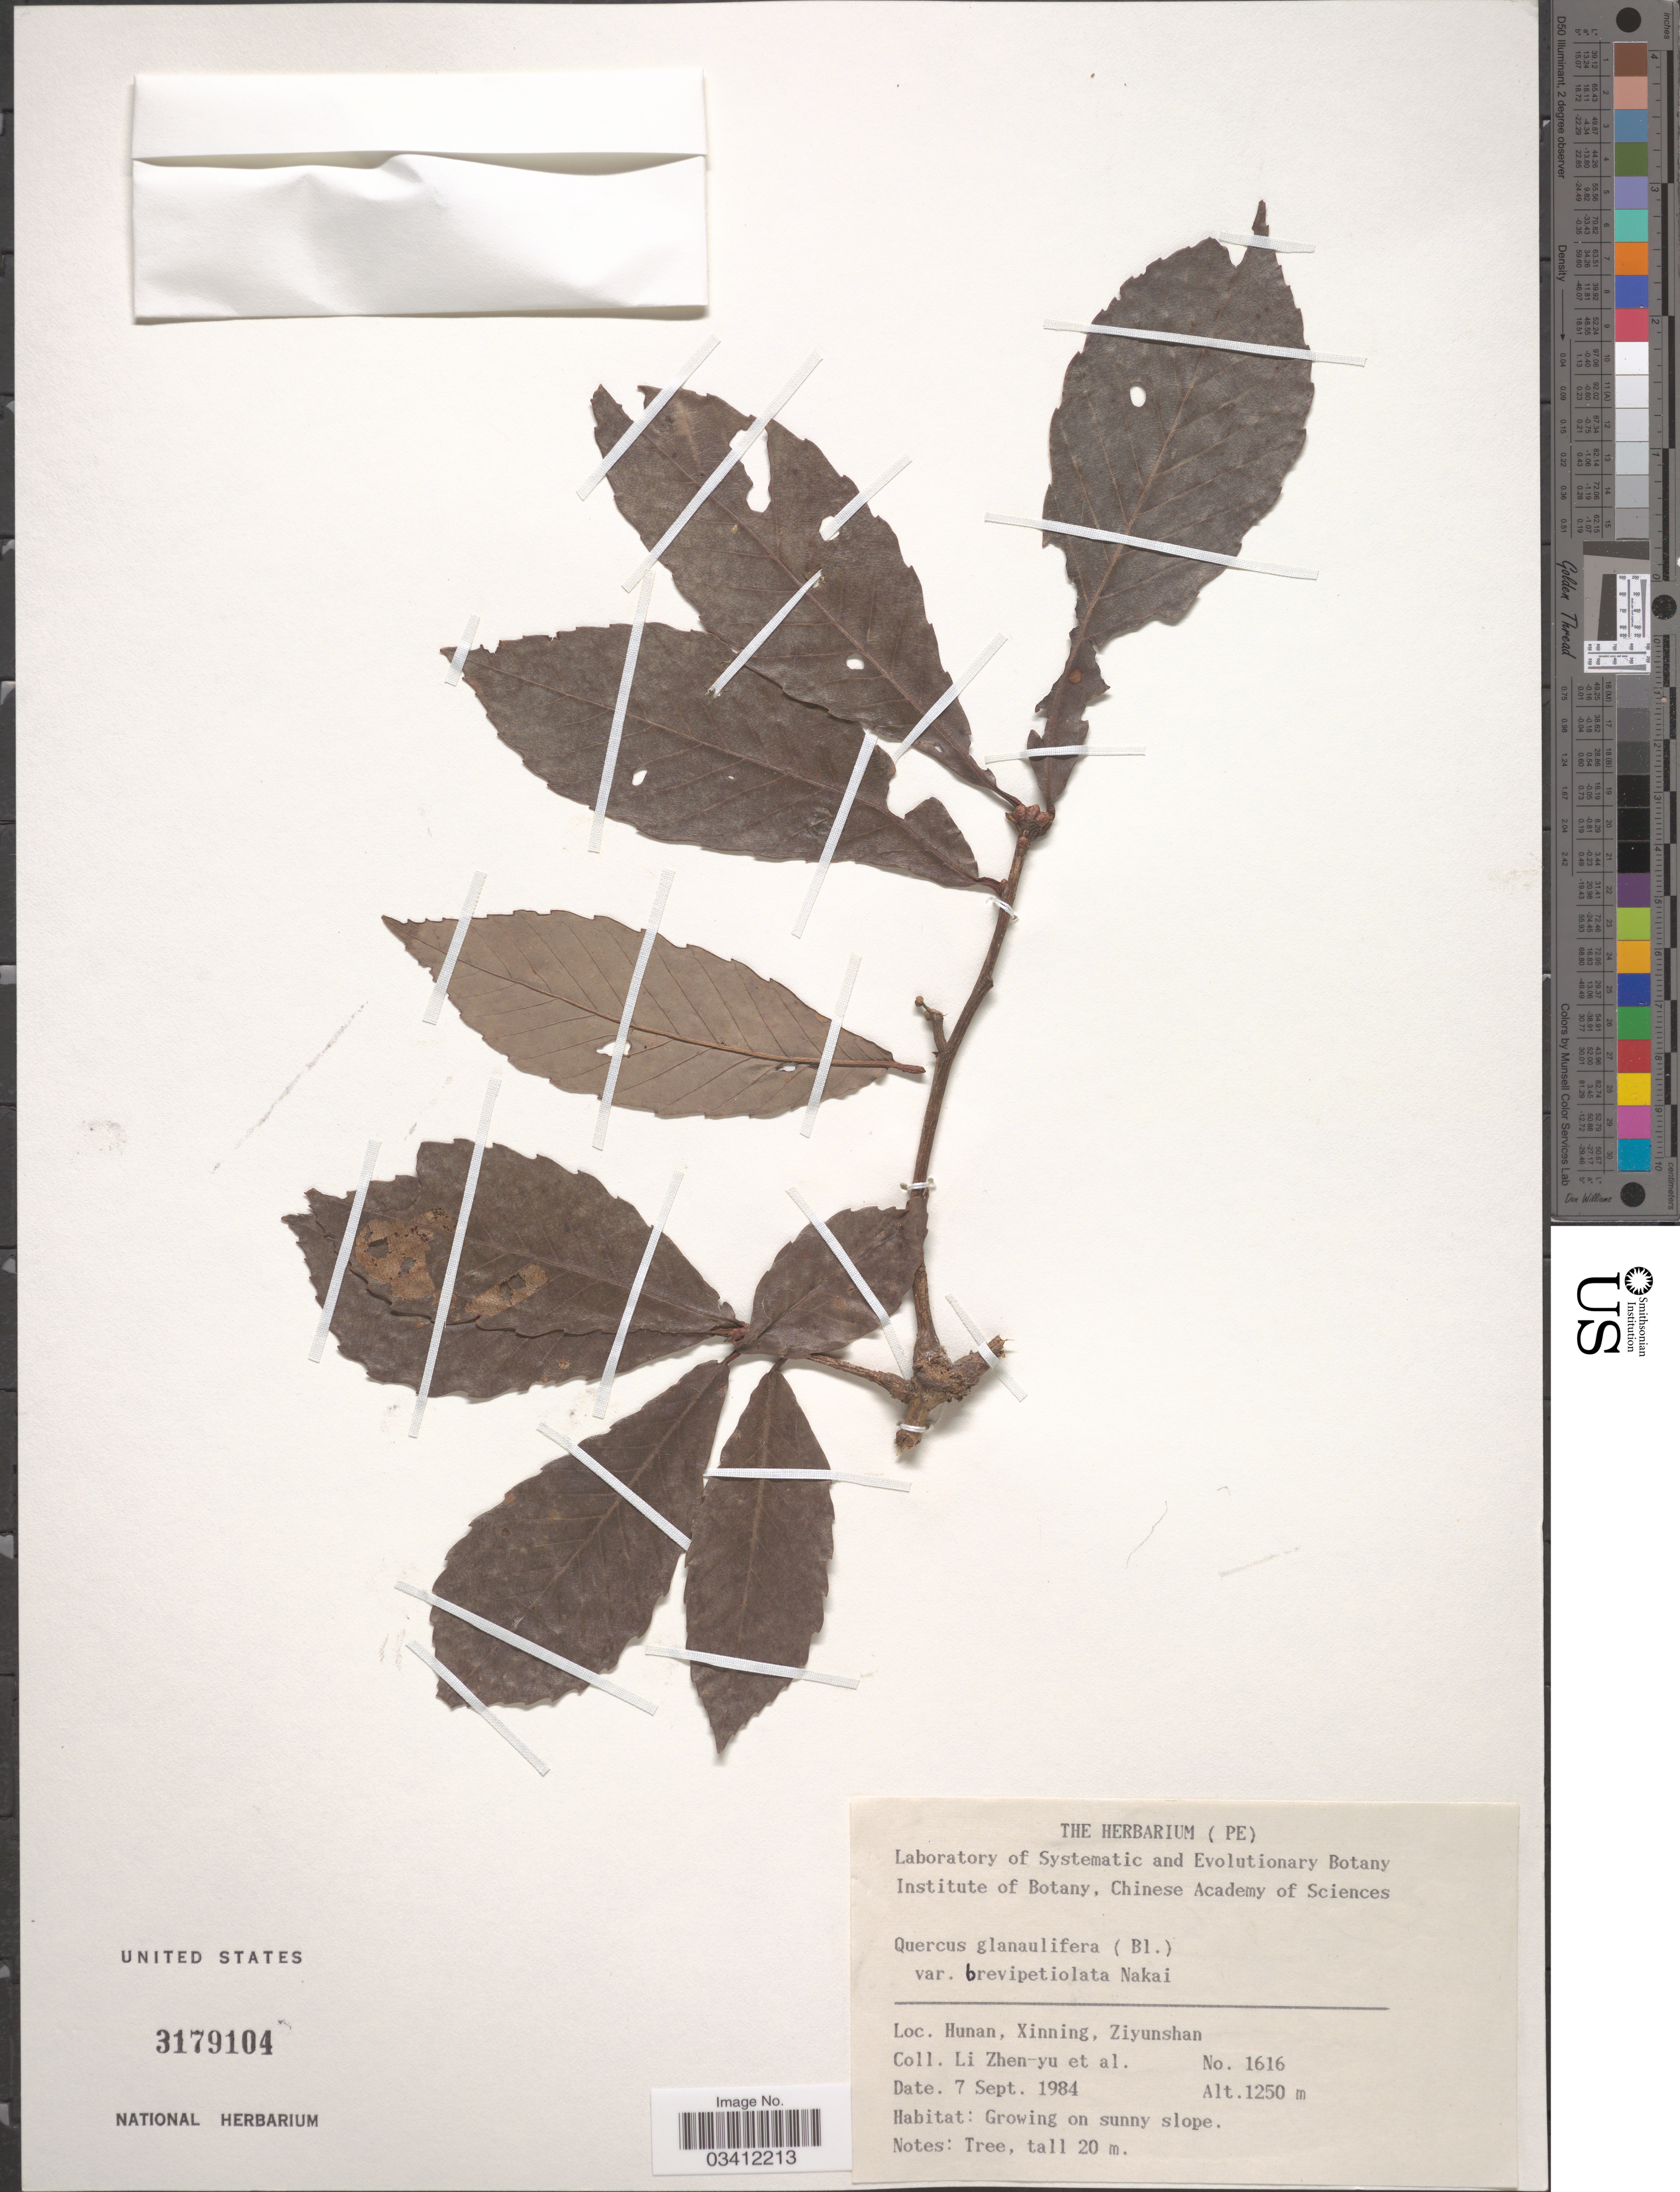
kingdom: Plantae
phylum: Tracheophyta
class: Magnoliopsida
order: Fagales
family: Fagaceae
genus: Quercus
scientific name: Quercus serrata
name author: Thunb.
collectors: Z. Y. Li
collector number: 1616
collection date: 1984-09-07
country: China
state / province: Hunan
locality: Xinning, Ziyunshan.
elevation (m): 1250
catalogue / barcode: US 3179104